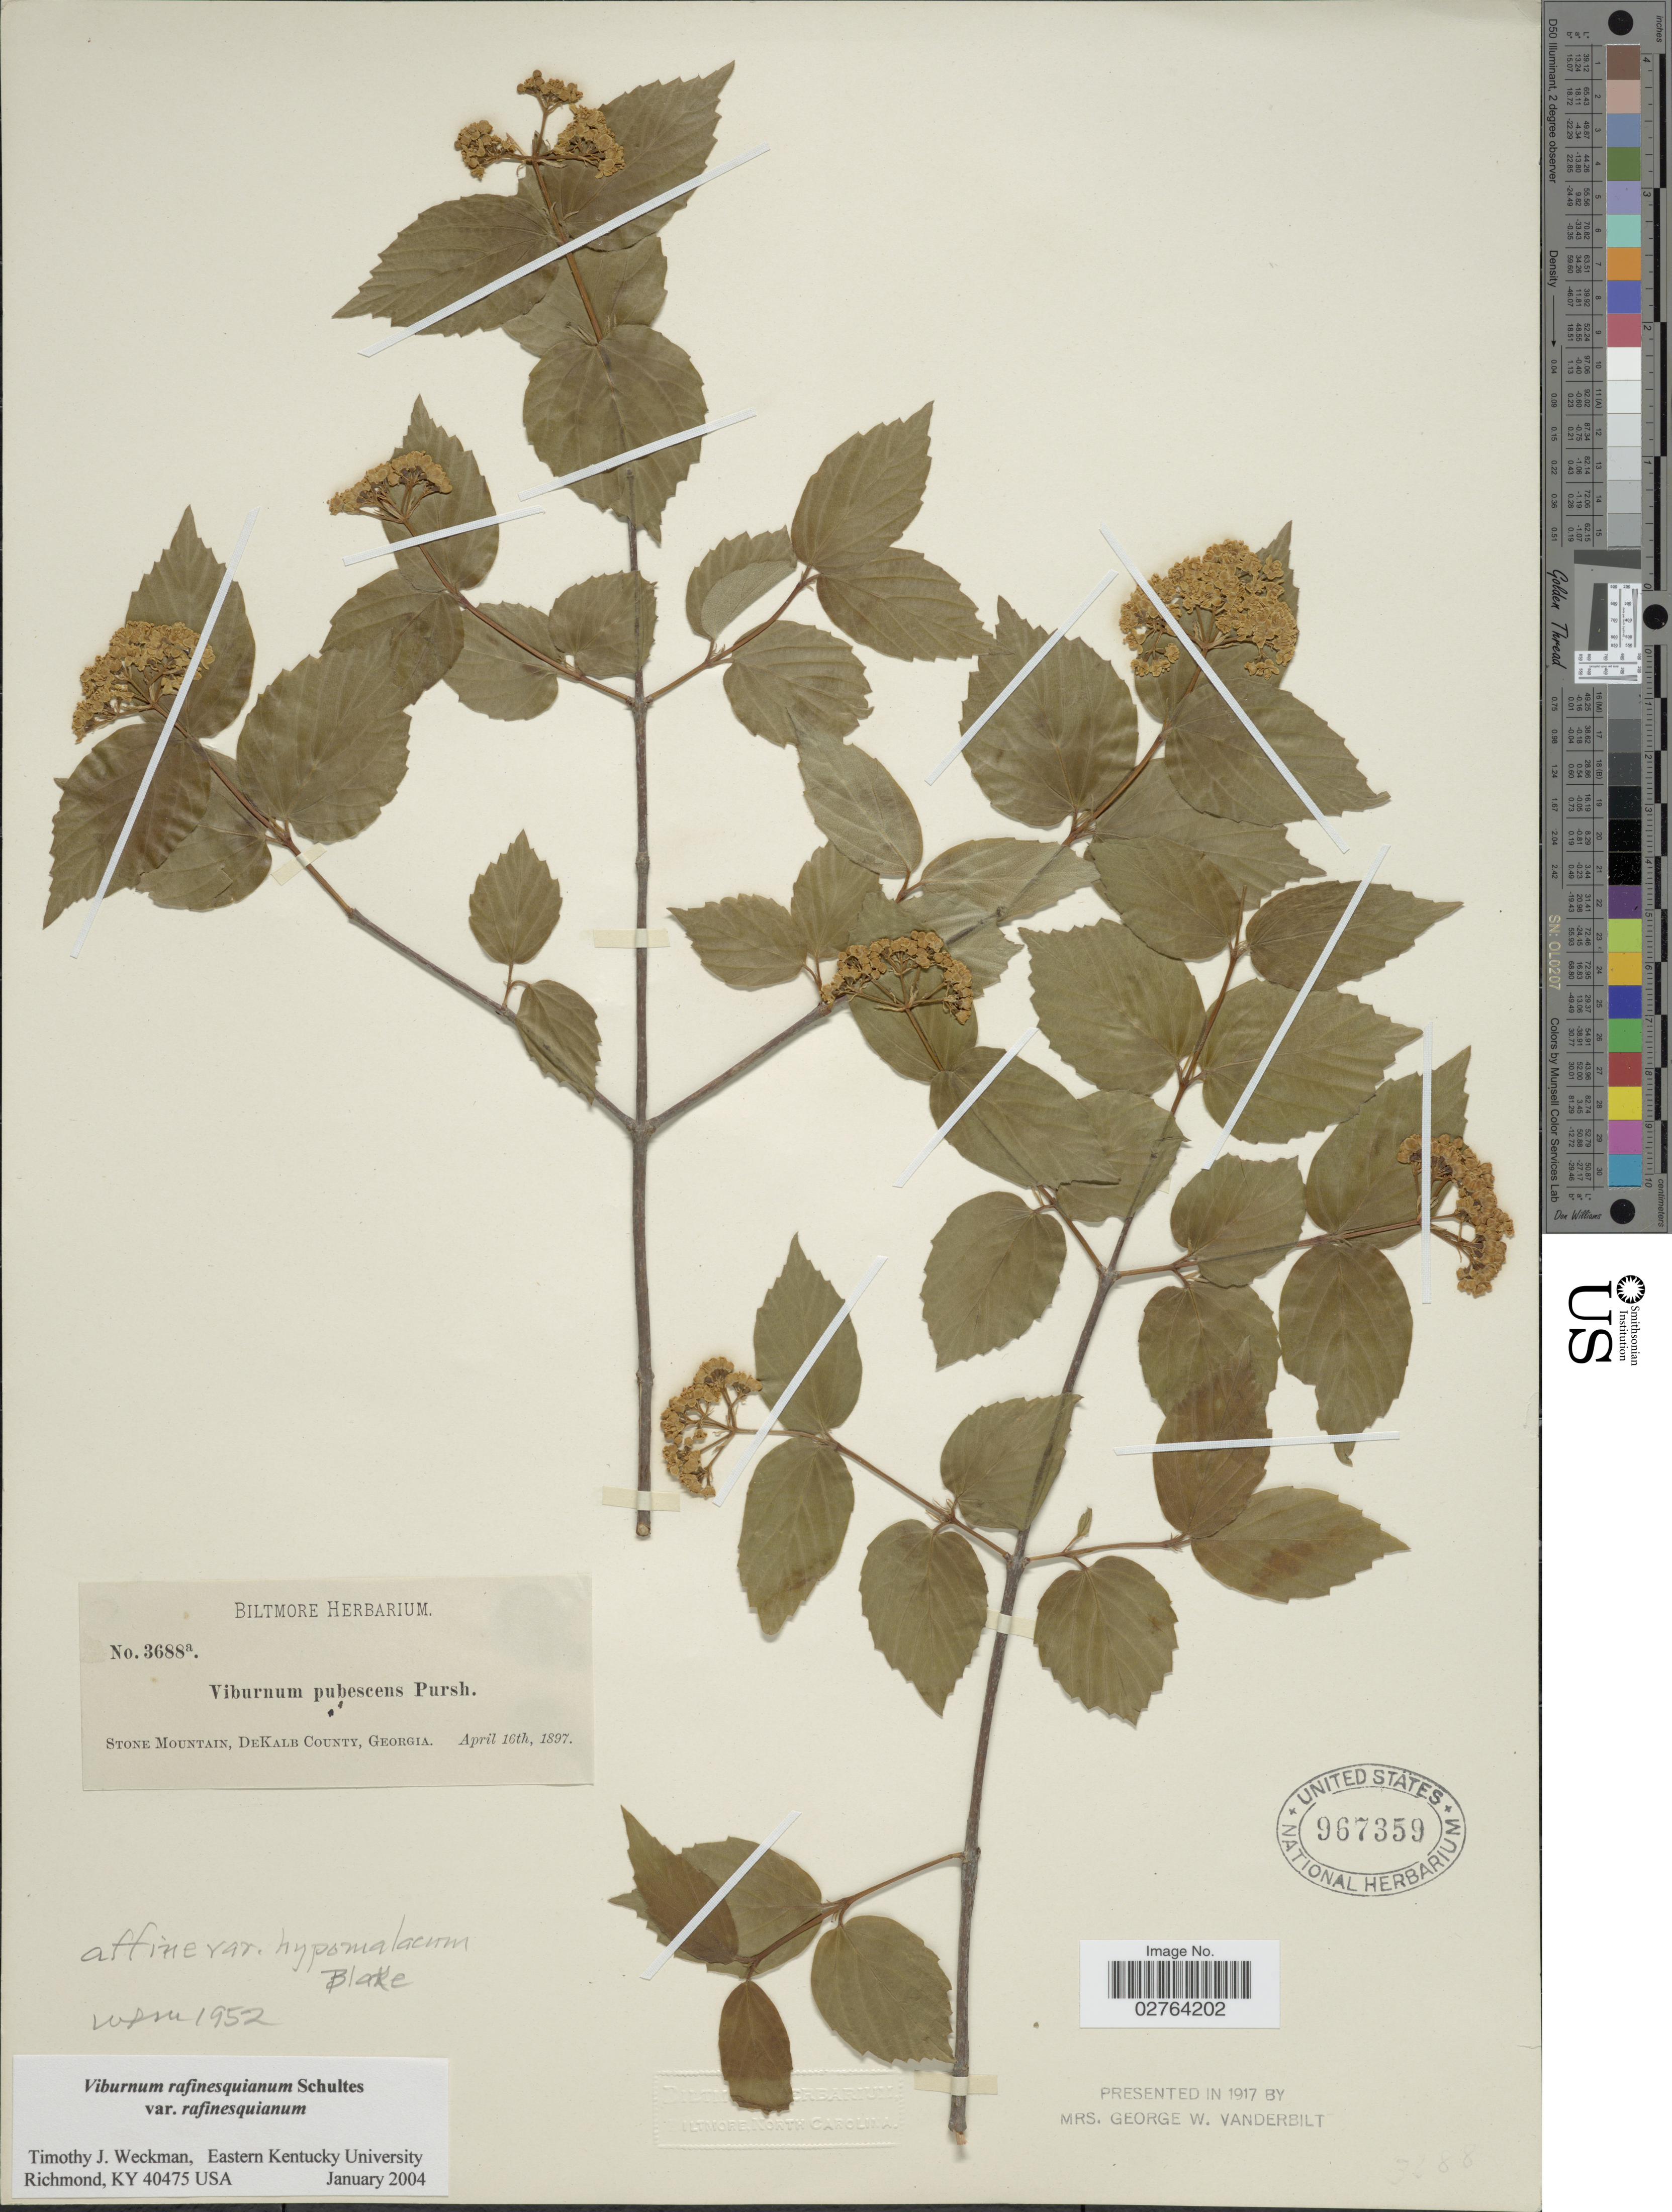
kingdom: Plantae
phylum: Tracheophyta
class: Magnoliopsida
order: Dipsacales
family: Viburnaceae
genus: Viburnum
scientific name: Viburnum rafinesqueanum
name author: Schult.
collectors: ex herb. Biltmore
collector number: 3688a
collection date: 1897-04-16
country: United States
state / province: Georgia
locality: Stone Mountain, DeKalb County.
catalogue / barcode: US 967359